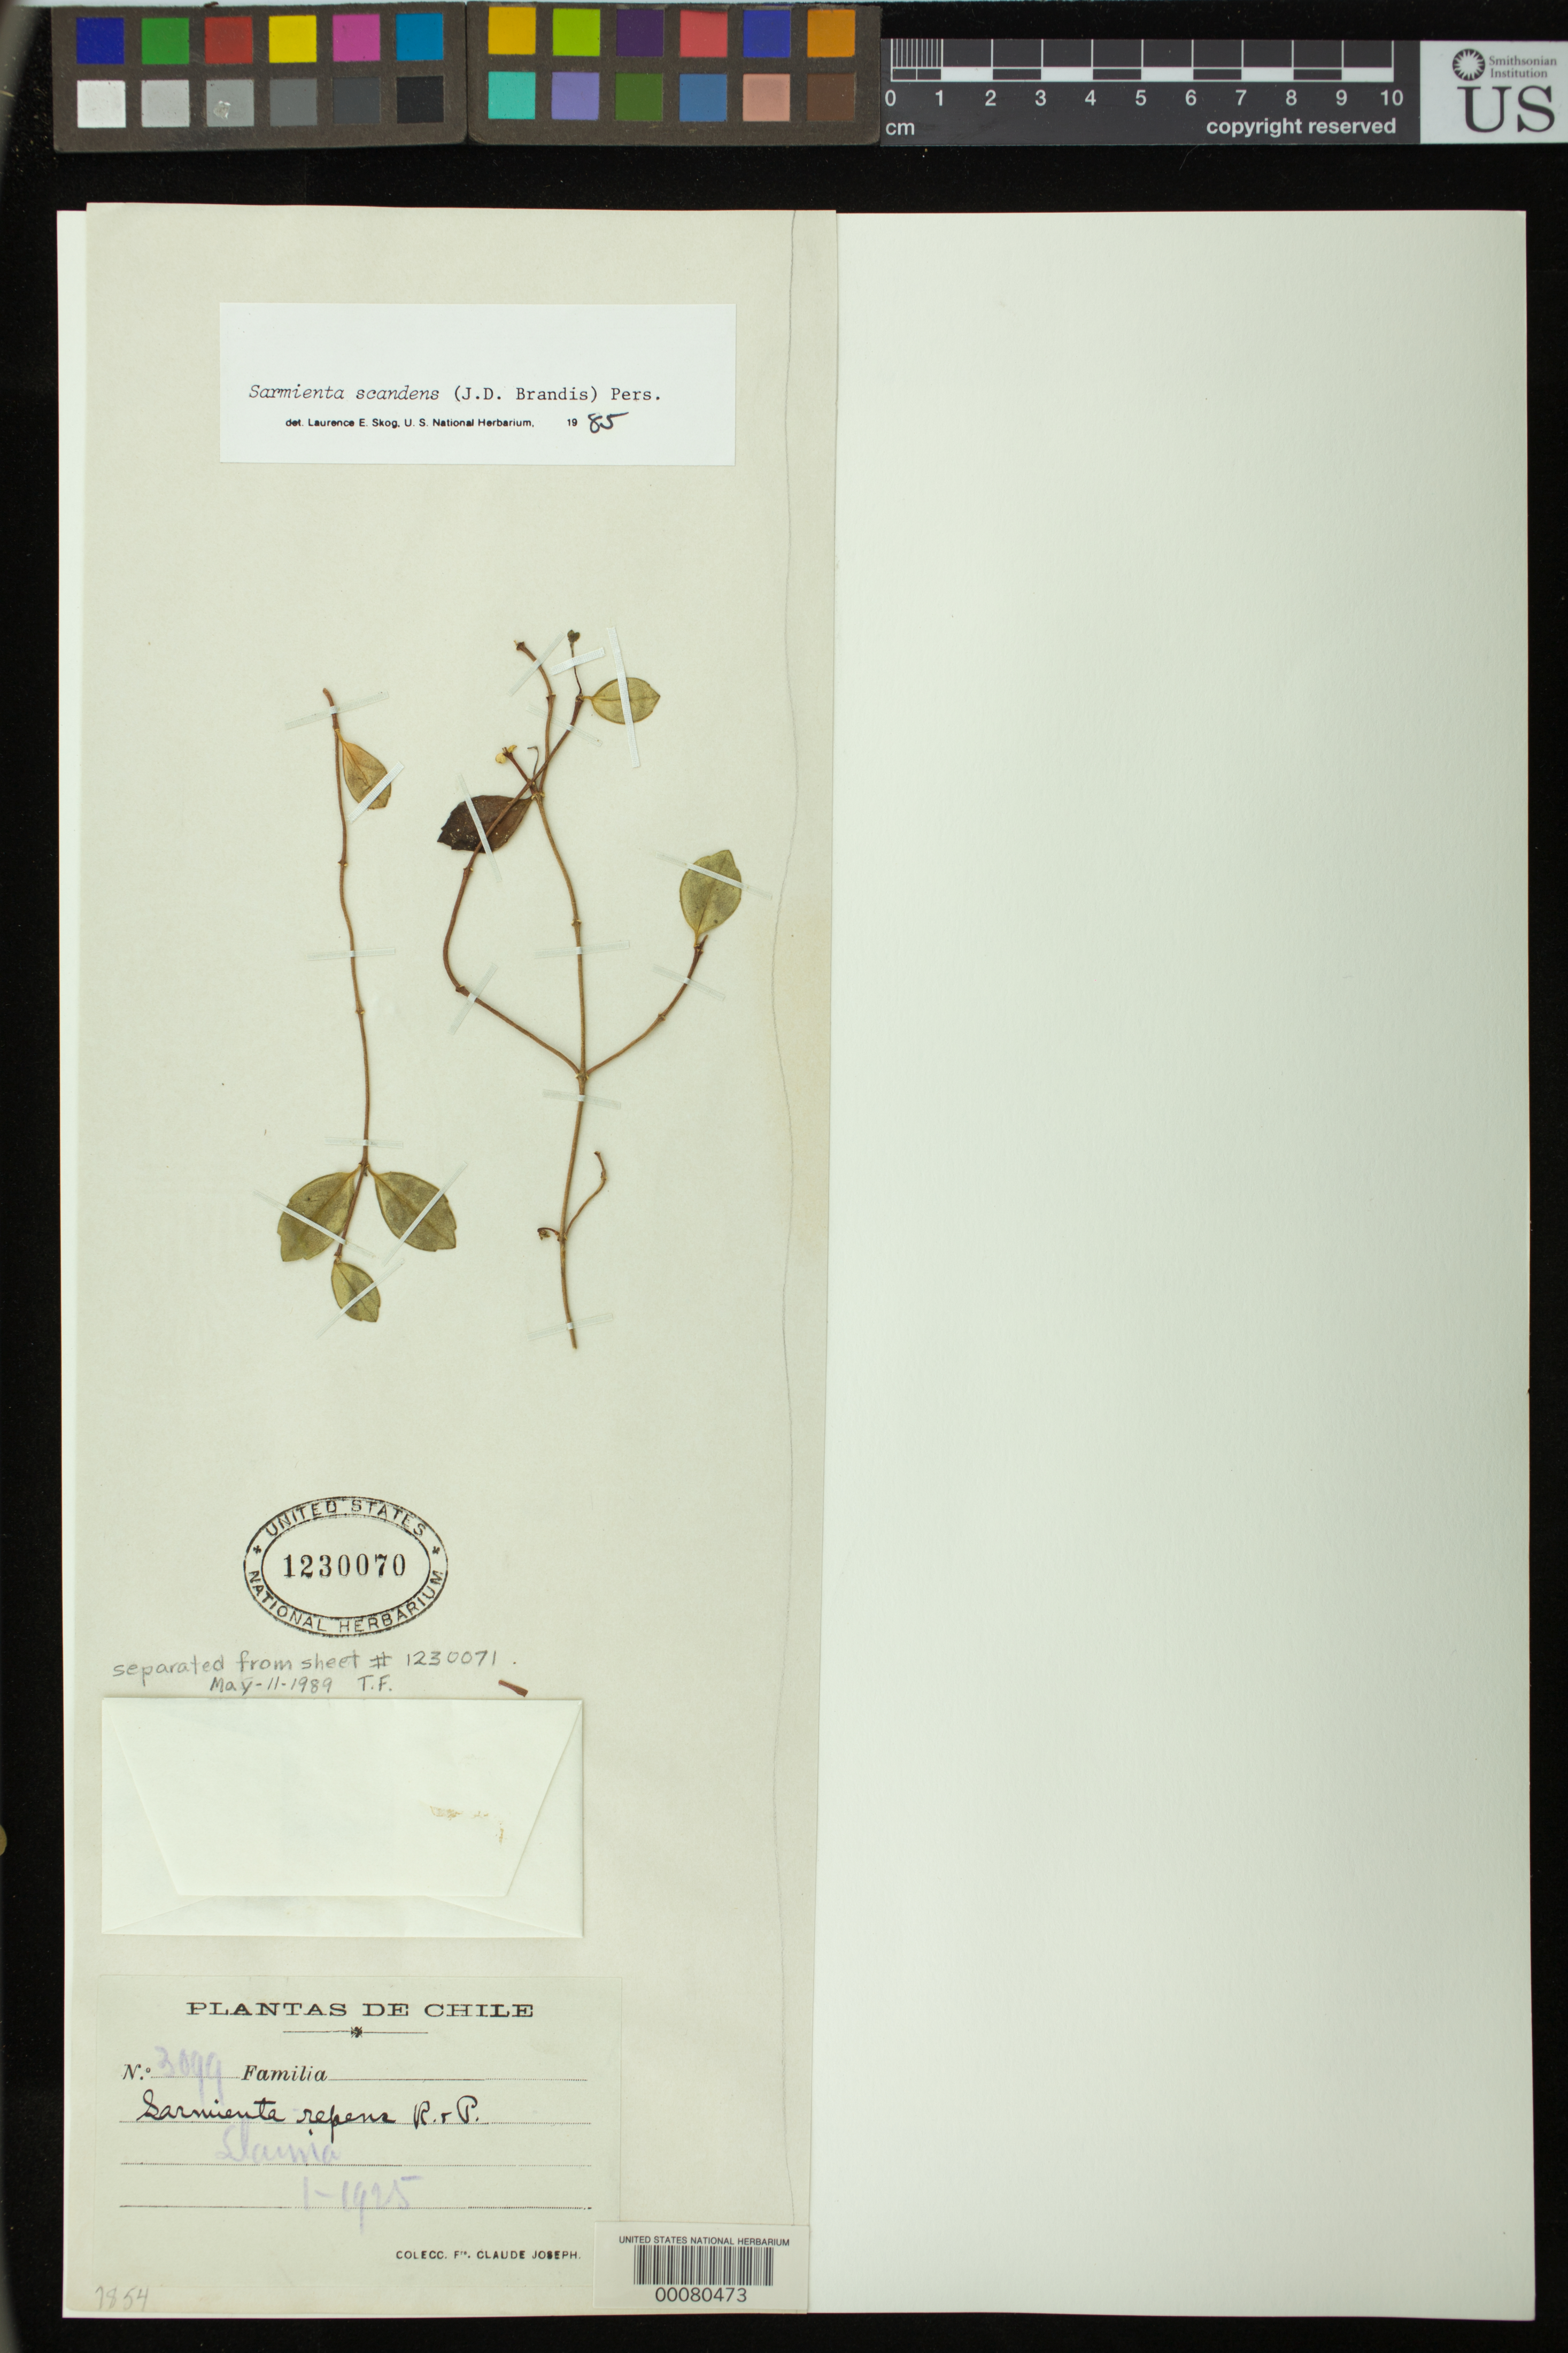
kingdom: Plantae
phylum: Tracheophyta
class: Magnoliopsida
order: Lamiales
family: Gesneriaceae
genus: Sarmienta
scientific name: Sarmienta scandens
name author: (J.D. Brandis) Pers.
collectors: Bro. Claude-Joseph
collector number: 3099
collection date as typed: Jan 1925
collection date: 1925-01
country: Chile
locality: Llaima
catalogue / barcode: US 1230070